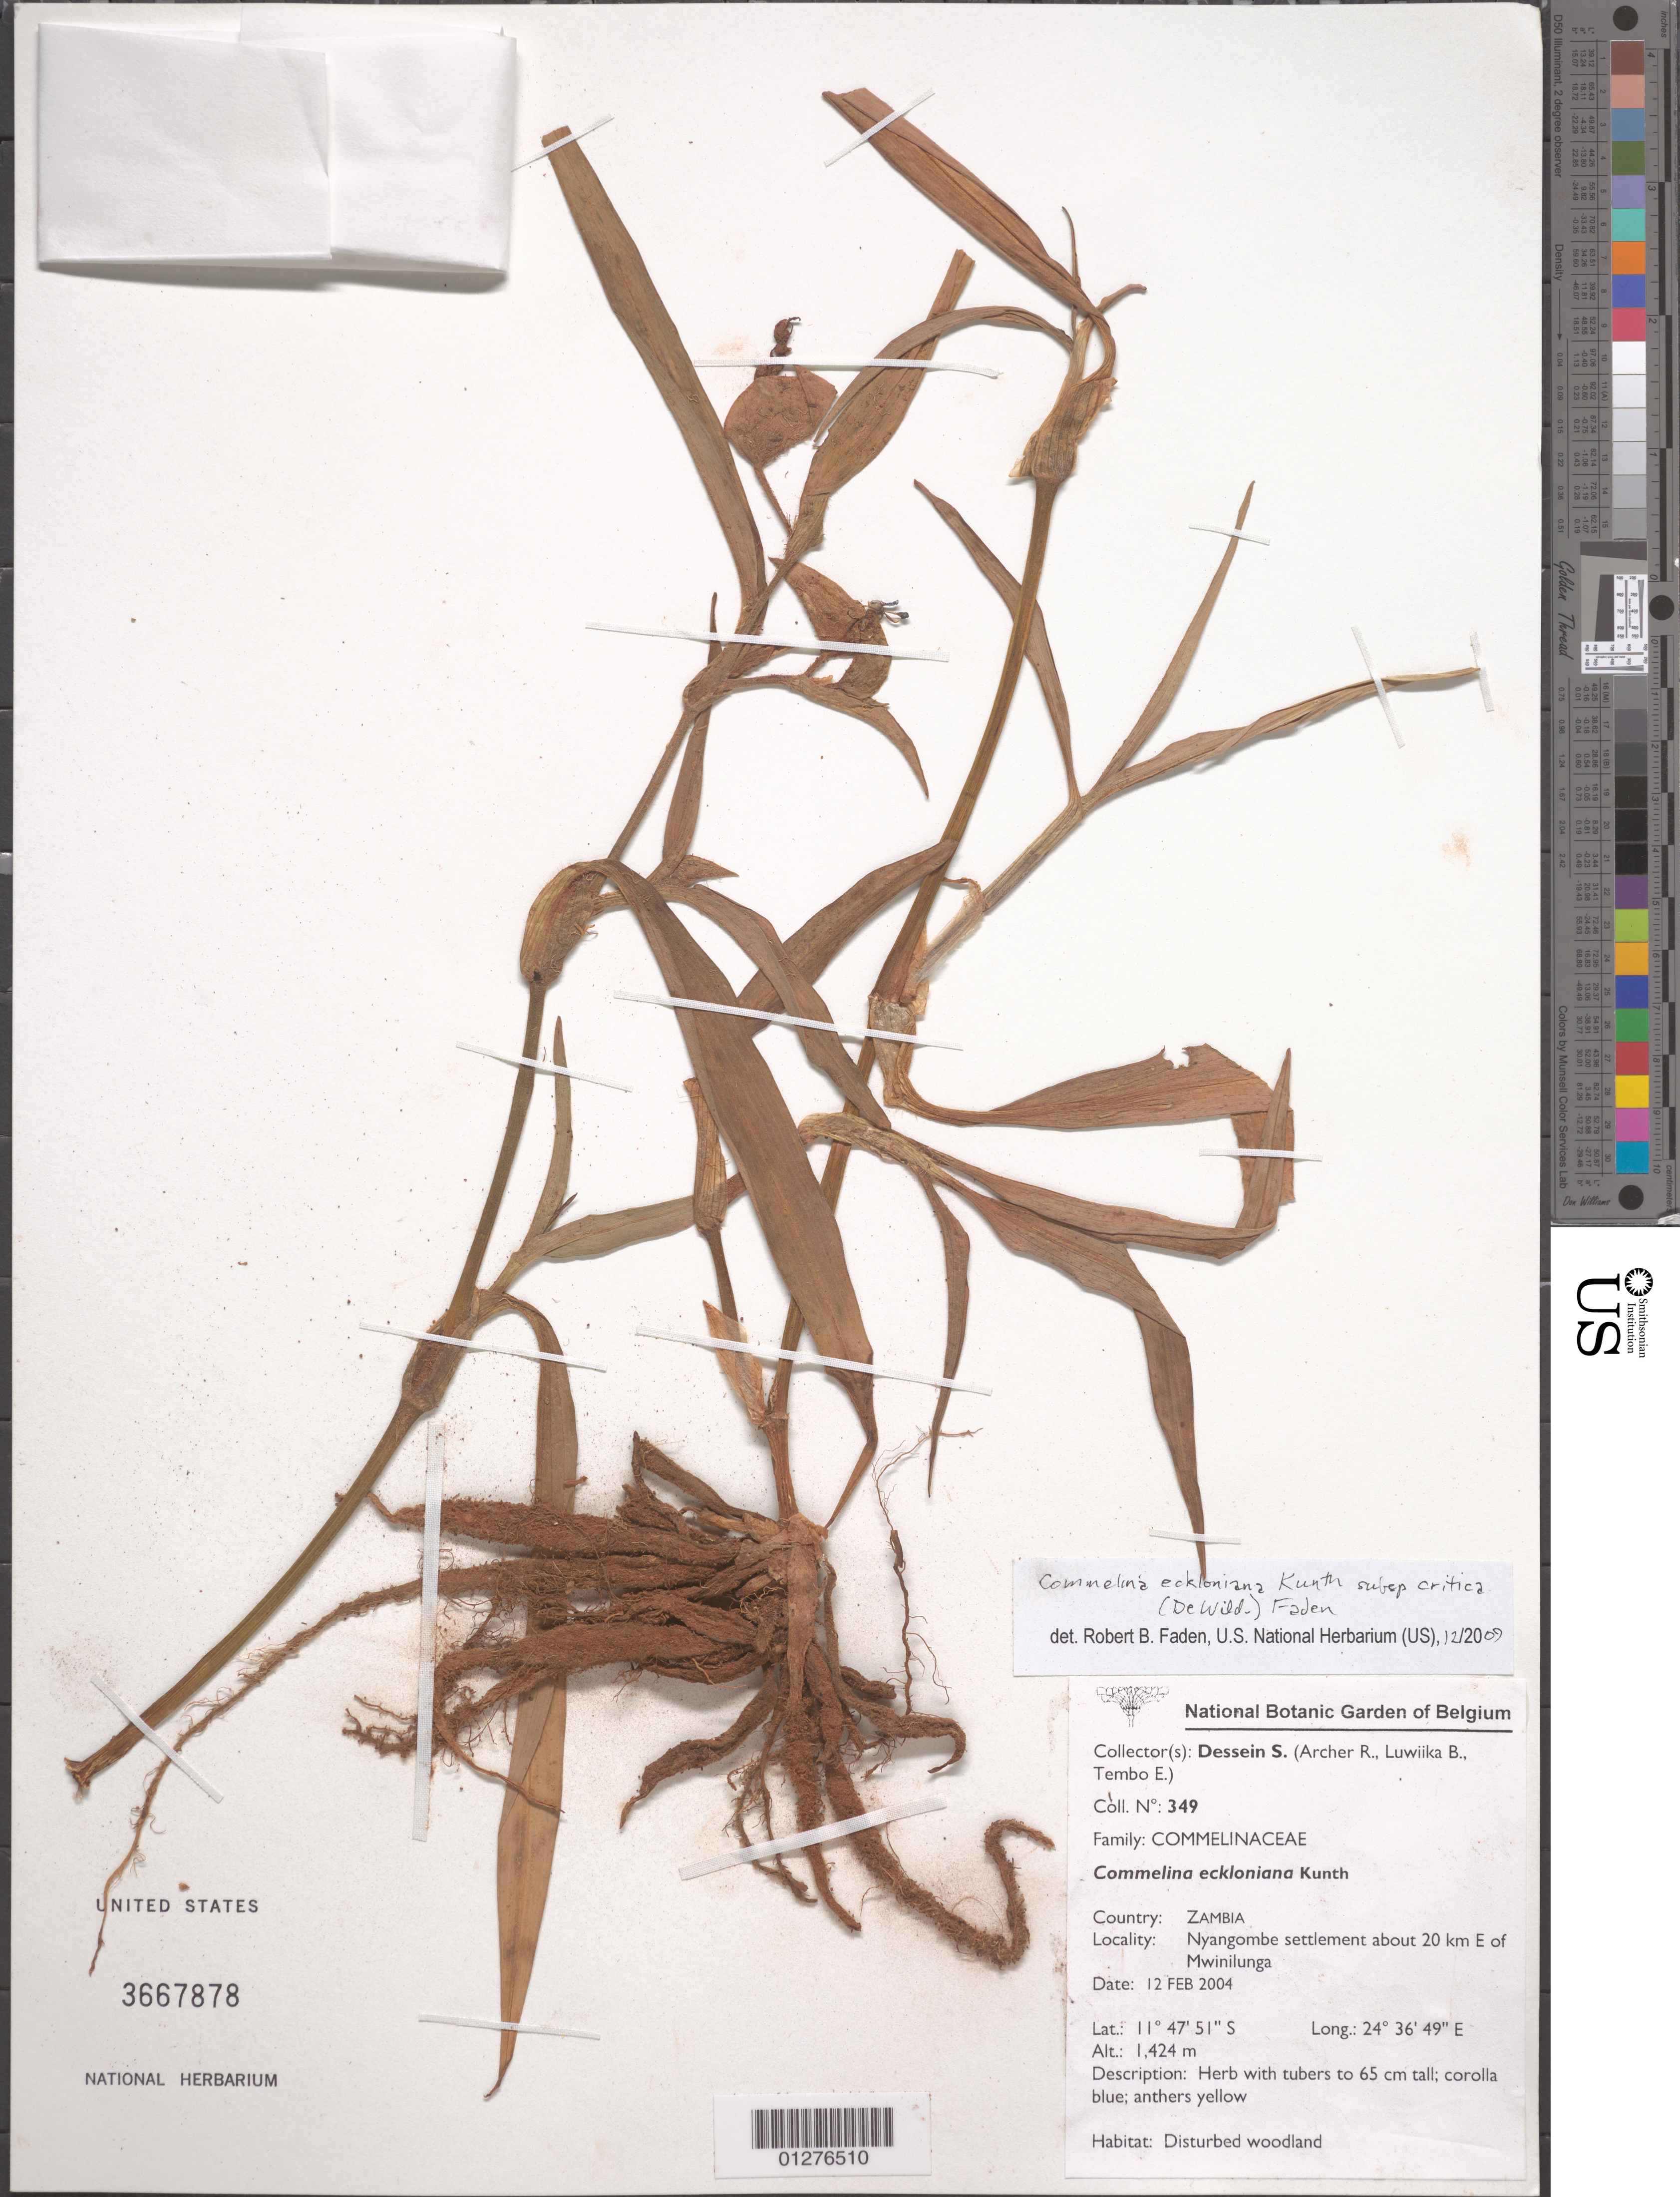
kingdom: Plantae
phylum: Tracheophyta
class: Liliopsida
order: Commelinales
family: Commelinaceae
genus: Commelina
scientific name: Commelina eckloniana subsp. critica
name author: (De Wild.) Faden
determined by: Faden, Robert B., (US), Smithsonian Institution - National Museum of Natural History (UNITED STATES)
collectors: S. Dessein et al.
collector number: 349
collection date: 2004-02-12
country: Zambia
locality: Nyangombe settlement about 20 km E of Mwinilunga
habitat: Disturbed woodland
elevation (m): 1424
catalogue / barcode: US 3667878